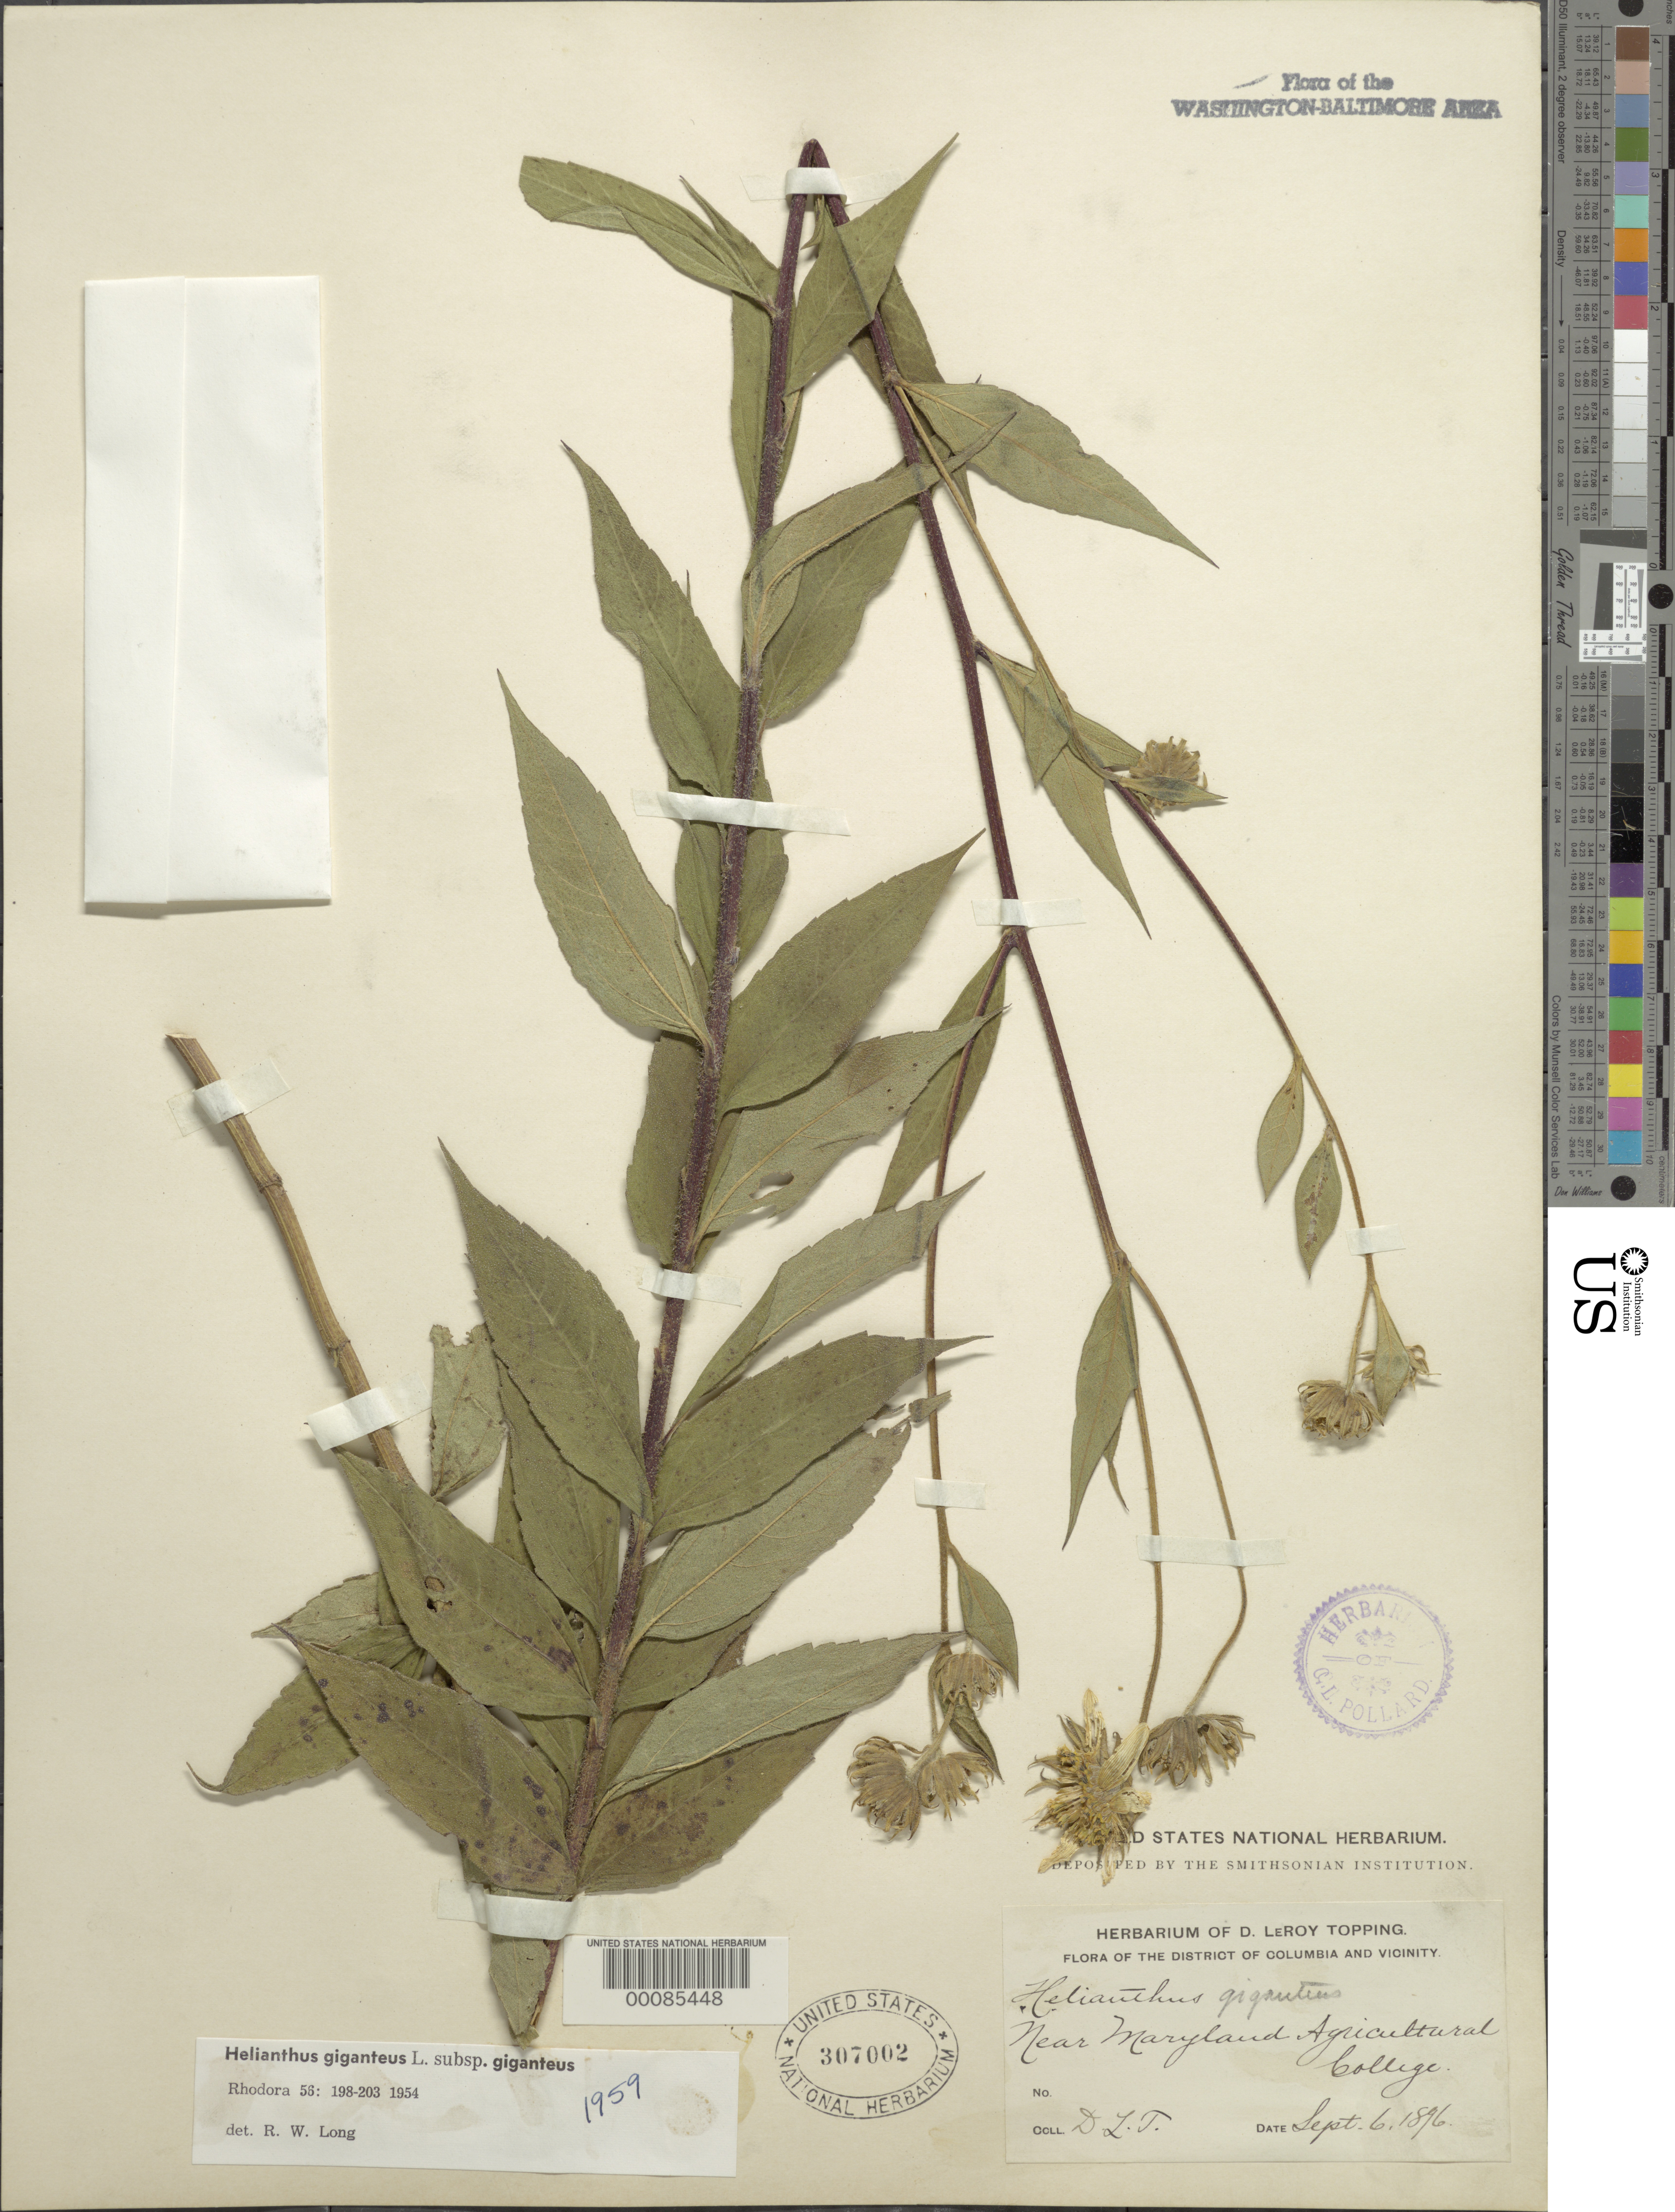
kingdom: Plantae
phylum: Tracheophyta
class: Magnoliopsida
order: Asterales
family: Asteraceae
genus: Helianthus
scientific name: Helianthus giganteus var. giganteus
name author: L.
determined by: Long, R. W.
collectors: D. L. Topping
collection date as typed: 06 Sep 1896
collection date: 1896-09-06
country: United States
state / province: Maryland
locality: Near Maryland Agricultural College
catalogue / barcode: US 307002